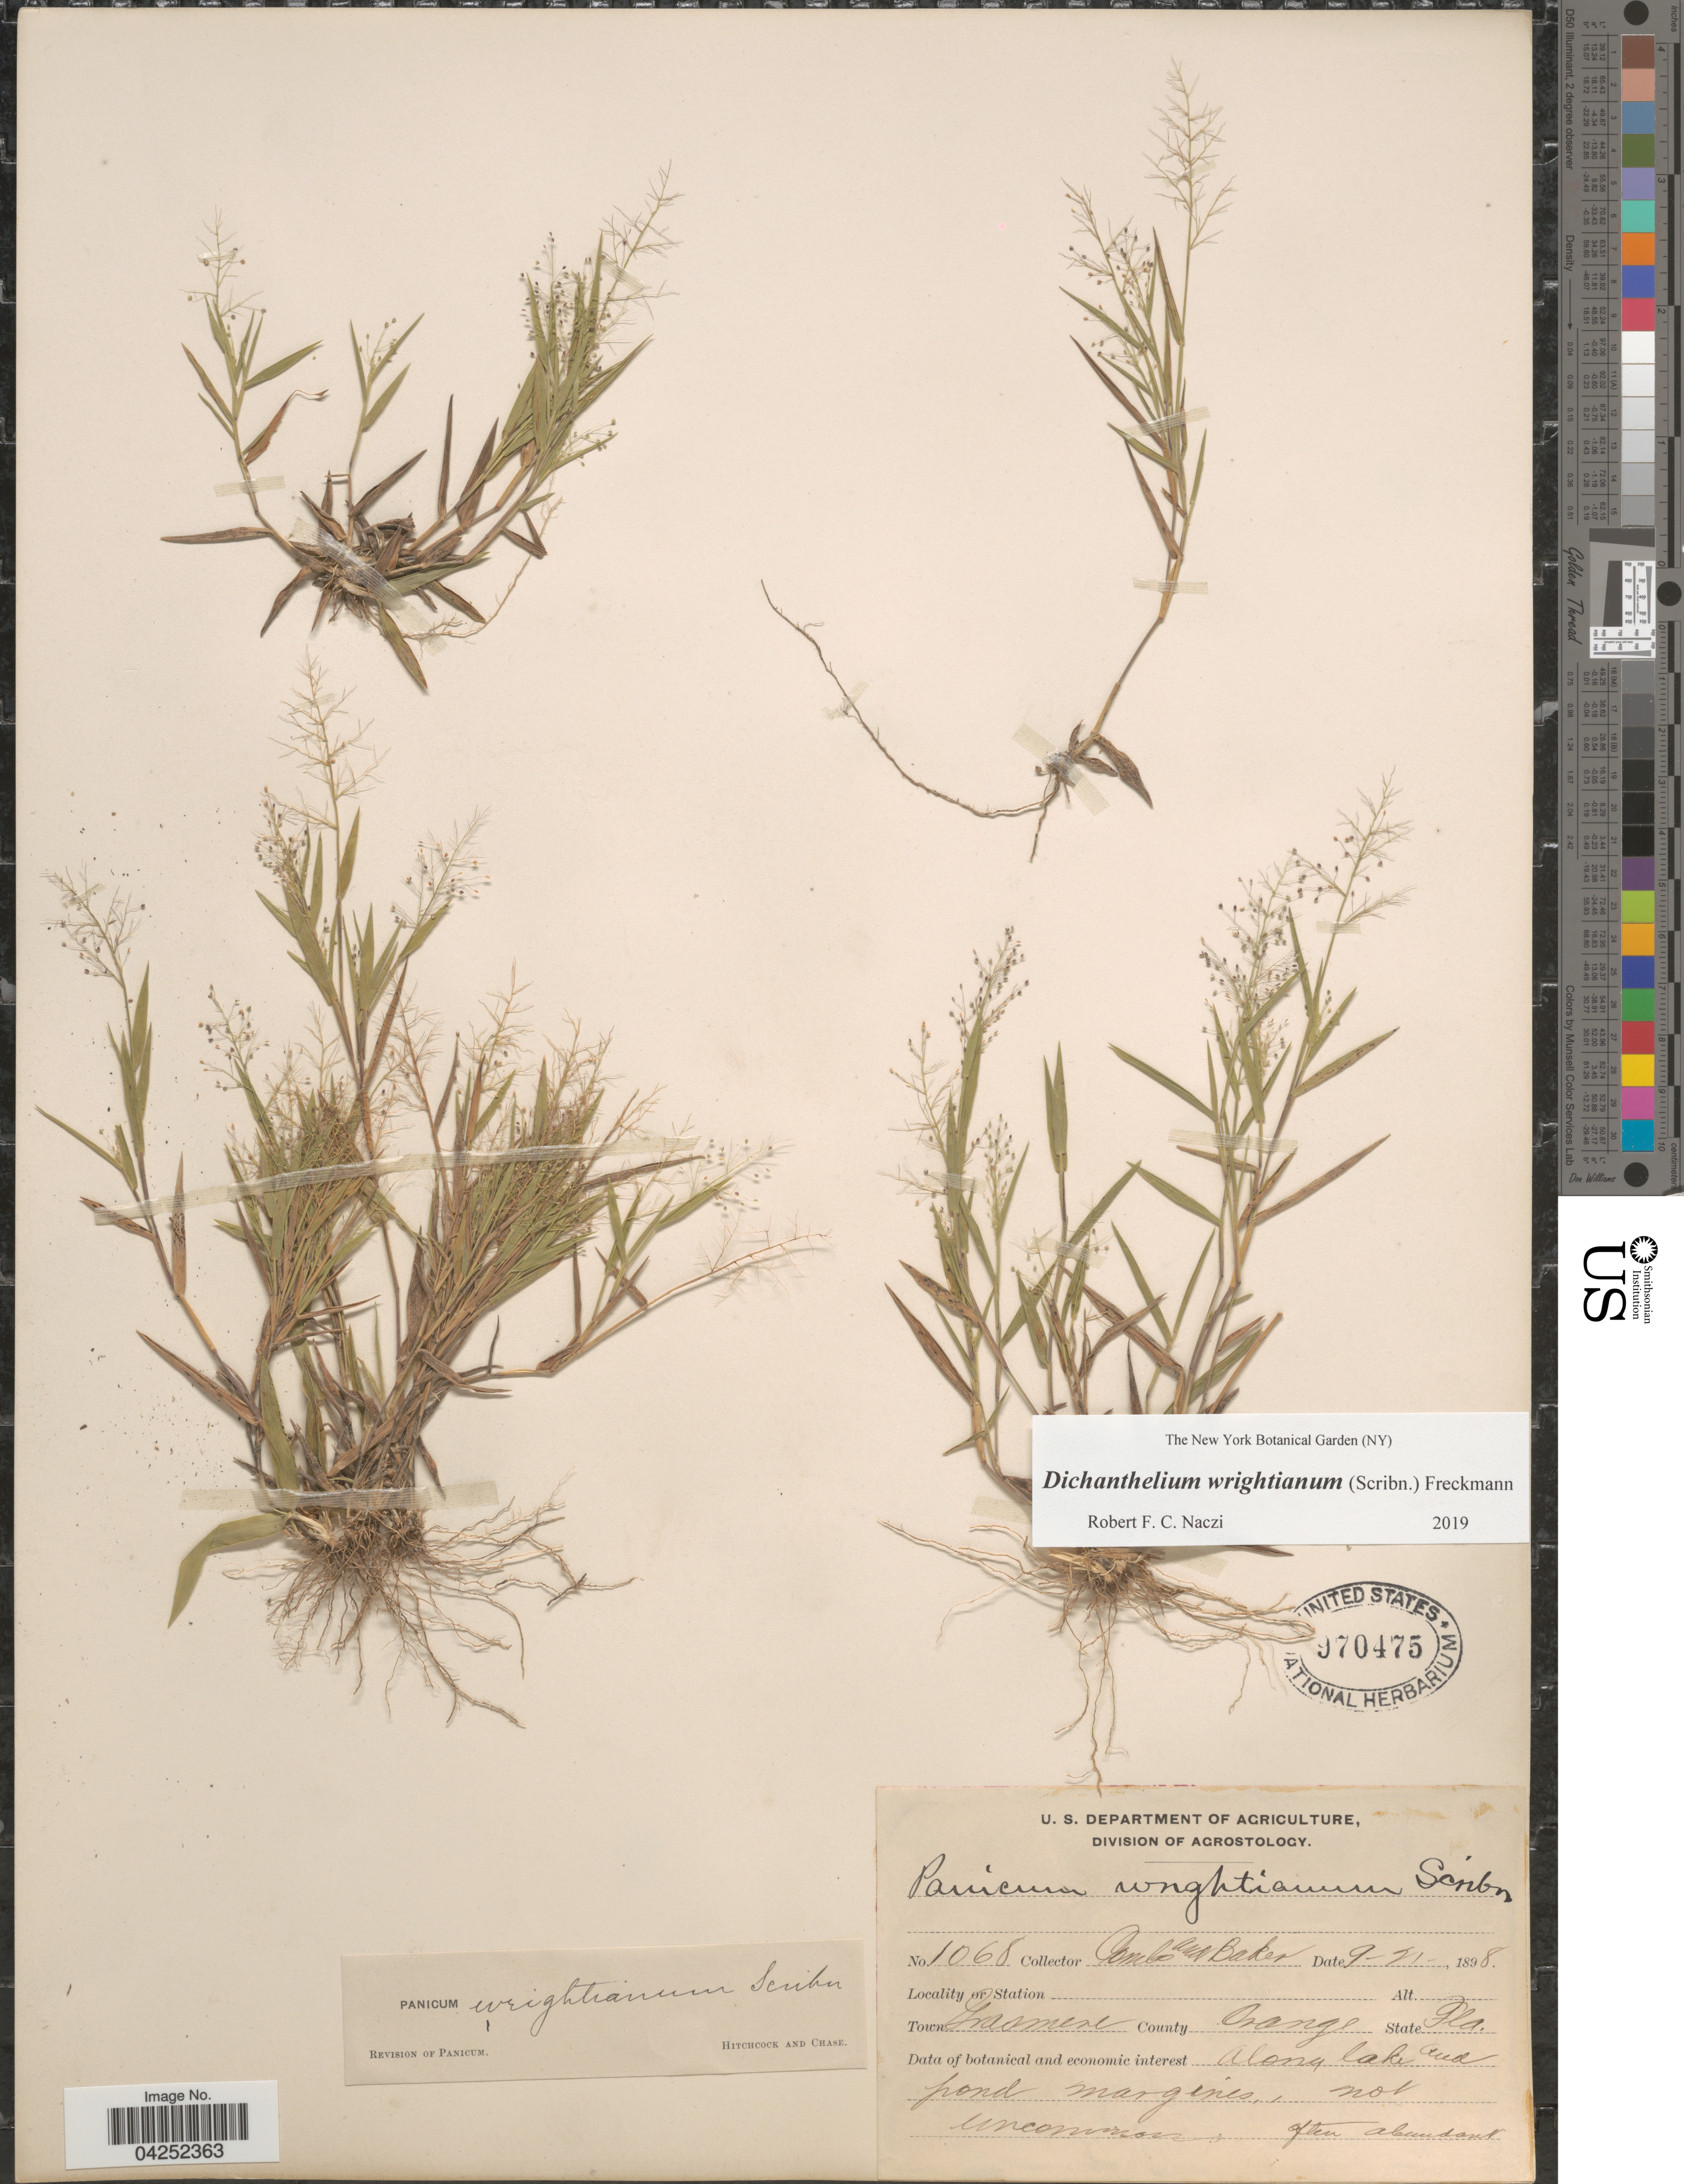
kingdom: Plantae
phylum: Tracheophyta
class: Liliopsida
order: Poales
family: Poaceae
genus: Dichanthelium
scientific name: Dichanthelium acuminatum var. longiligulatum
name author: (Nash) Gould & C.A. Clark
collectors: -. Combs & -- Baker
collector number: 1068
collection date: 1898-09-21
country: United States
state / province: Florida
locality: Town Grasmere. County Orange.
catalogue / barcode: US 970475